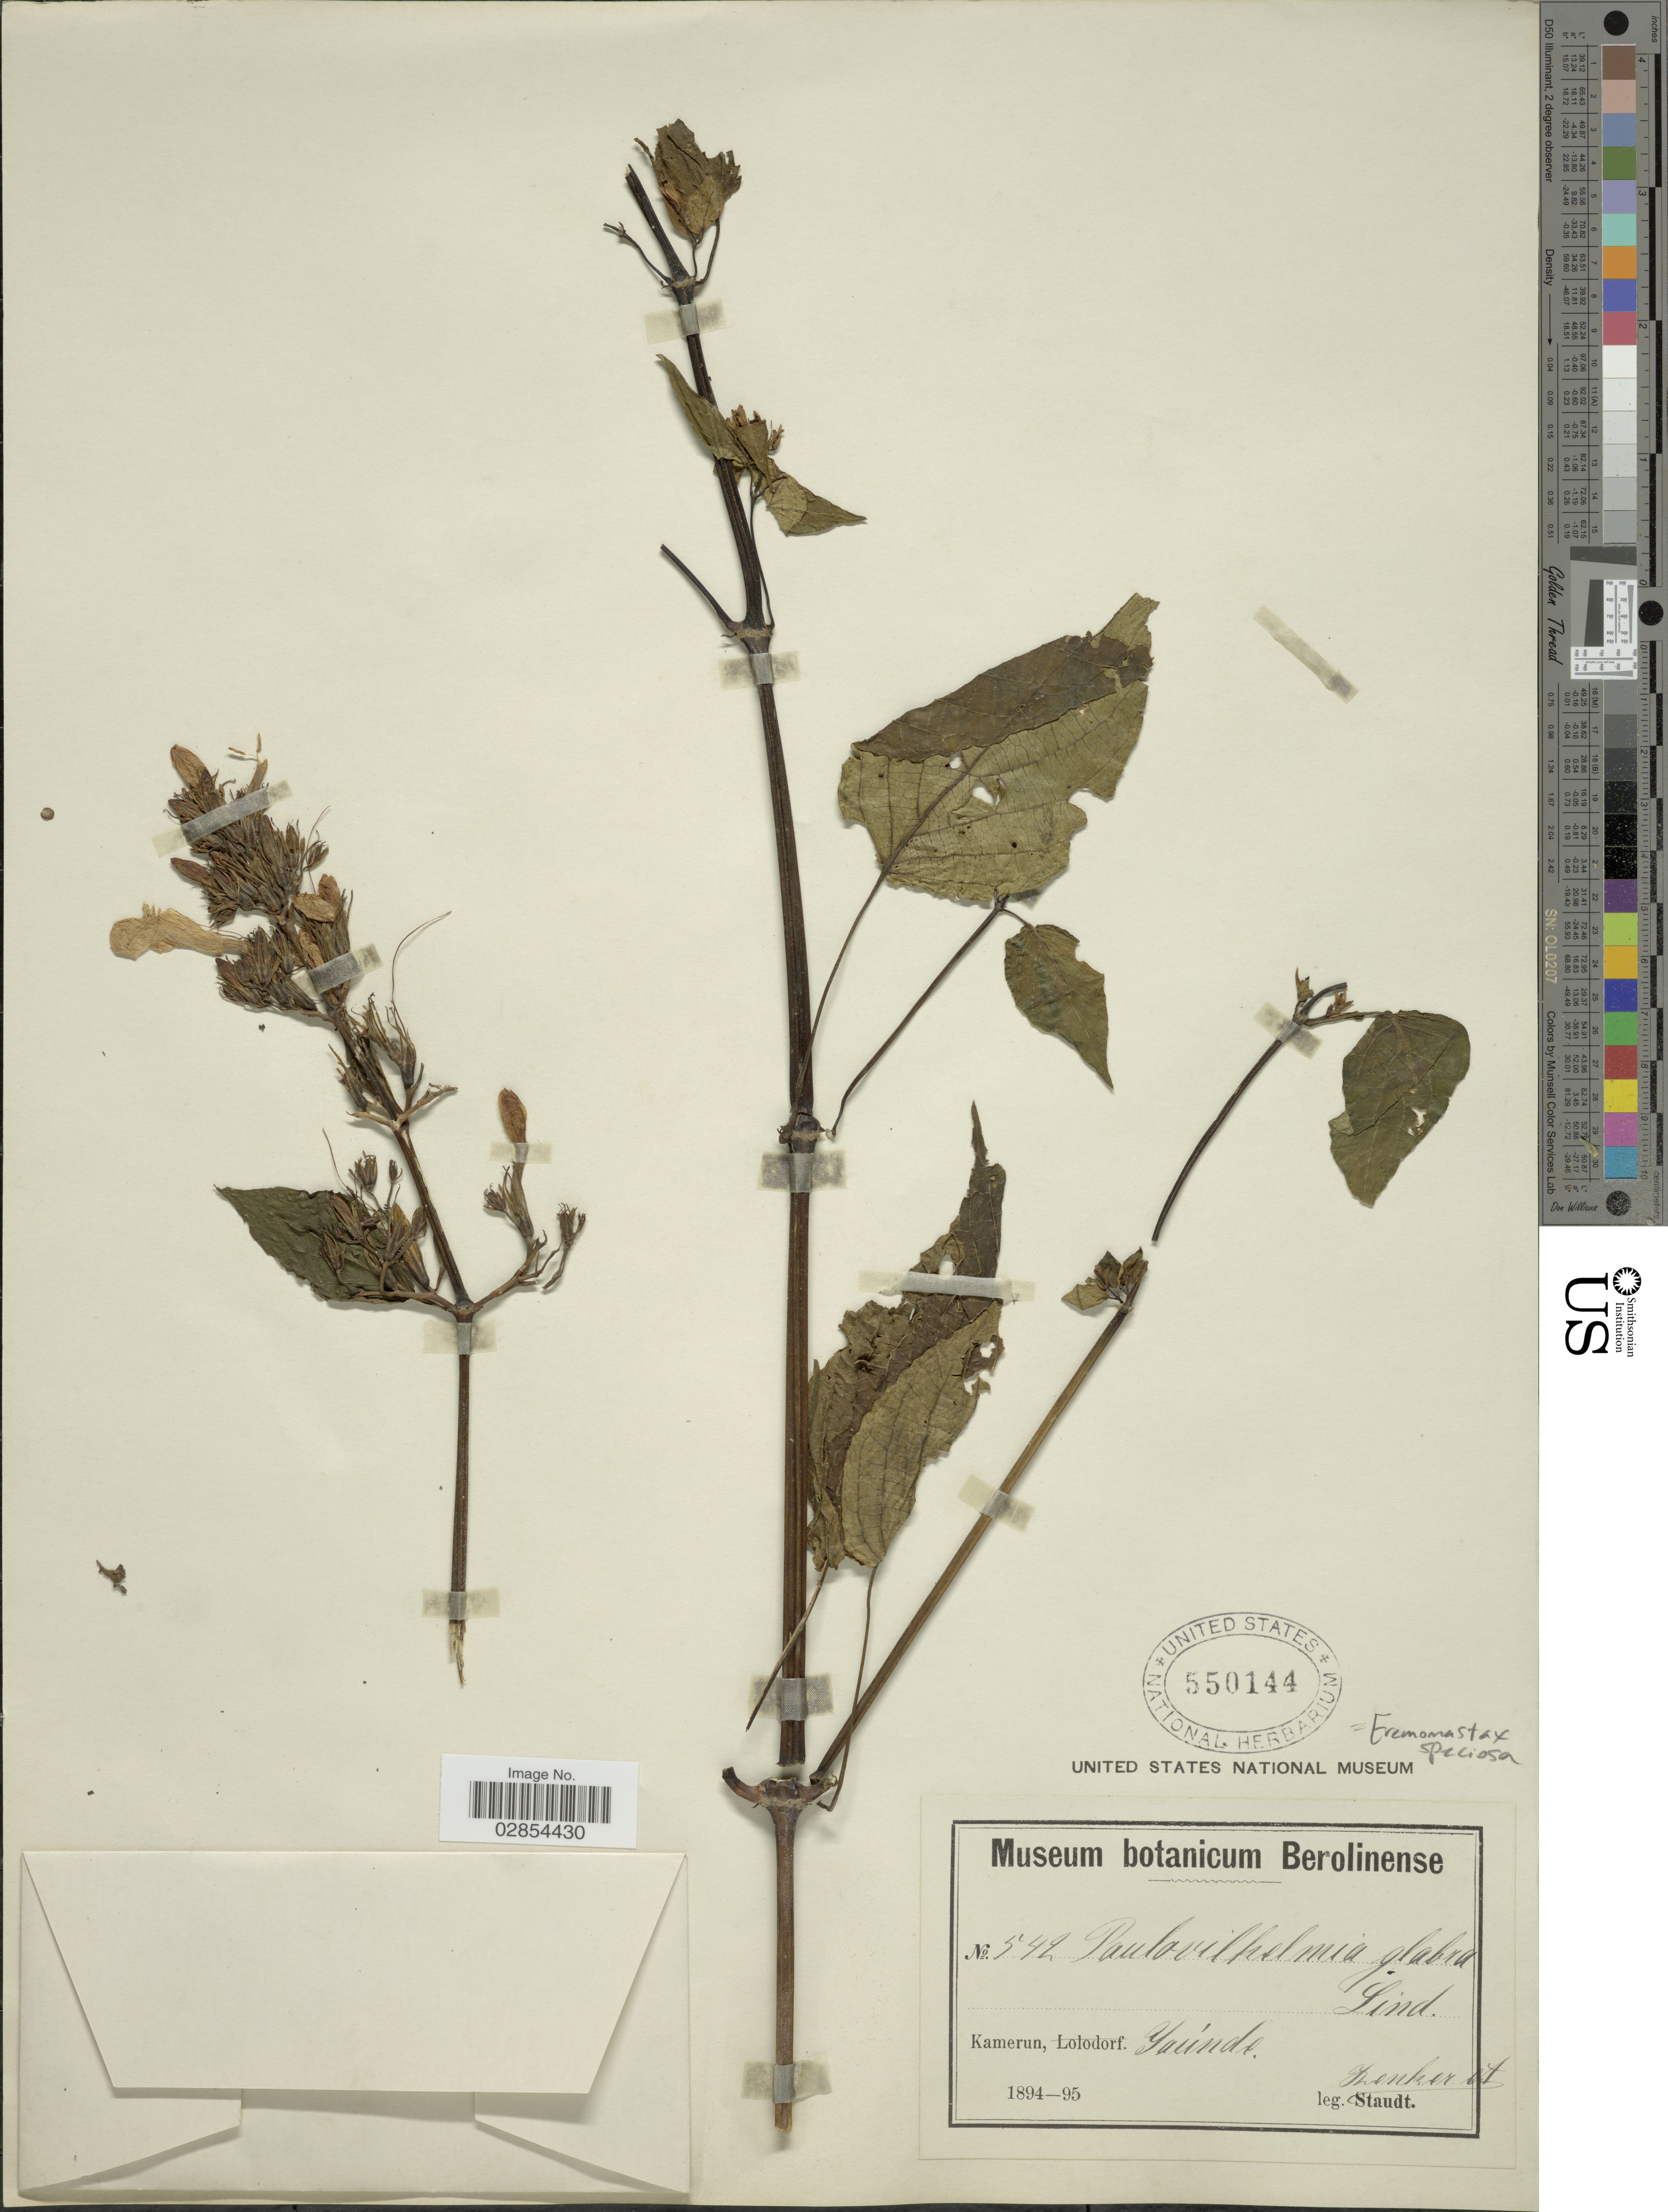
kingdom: Plantae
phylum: Tracheophyta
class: Magnoliopsida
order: Lamiales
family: Acanthaceae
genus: Eremomastax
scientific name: Eremomastax speciosa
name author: (Hochst.) Cufod.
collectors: Zenker, -- & -. Staudt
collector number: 542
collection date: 1894/1895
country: Cameroon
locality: Kamerun, Yaúnde.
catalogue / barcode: US 550144